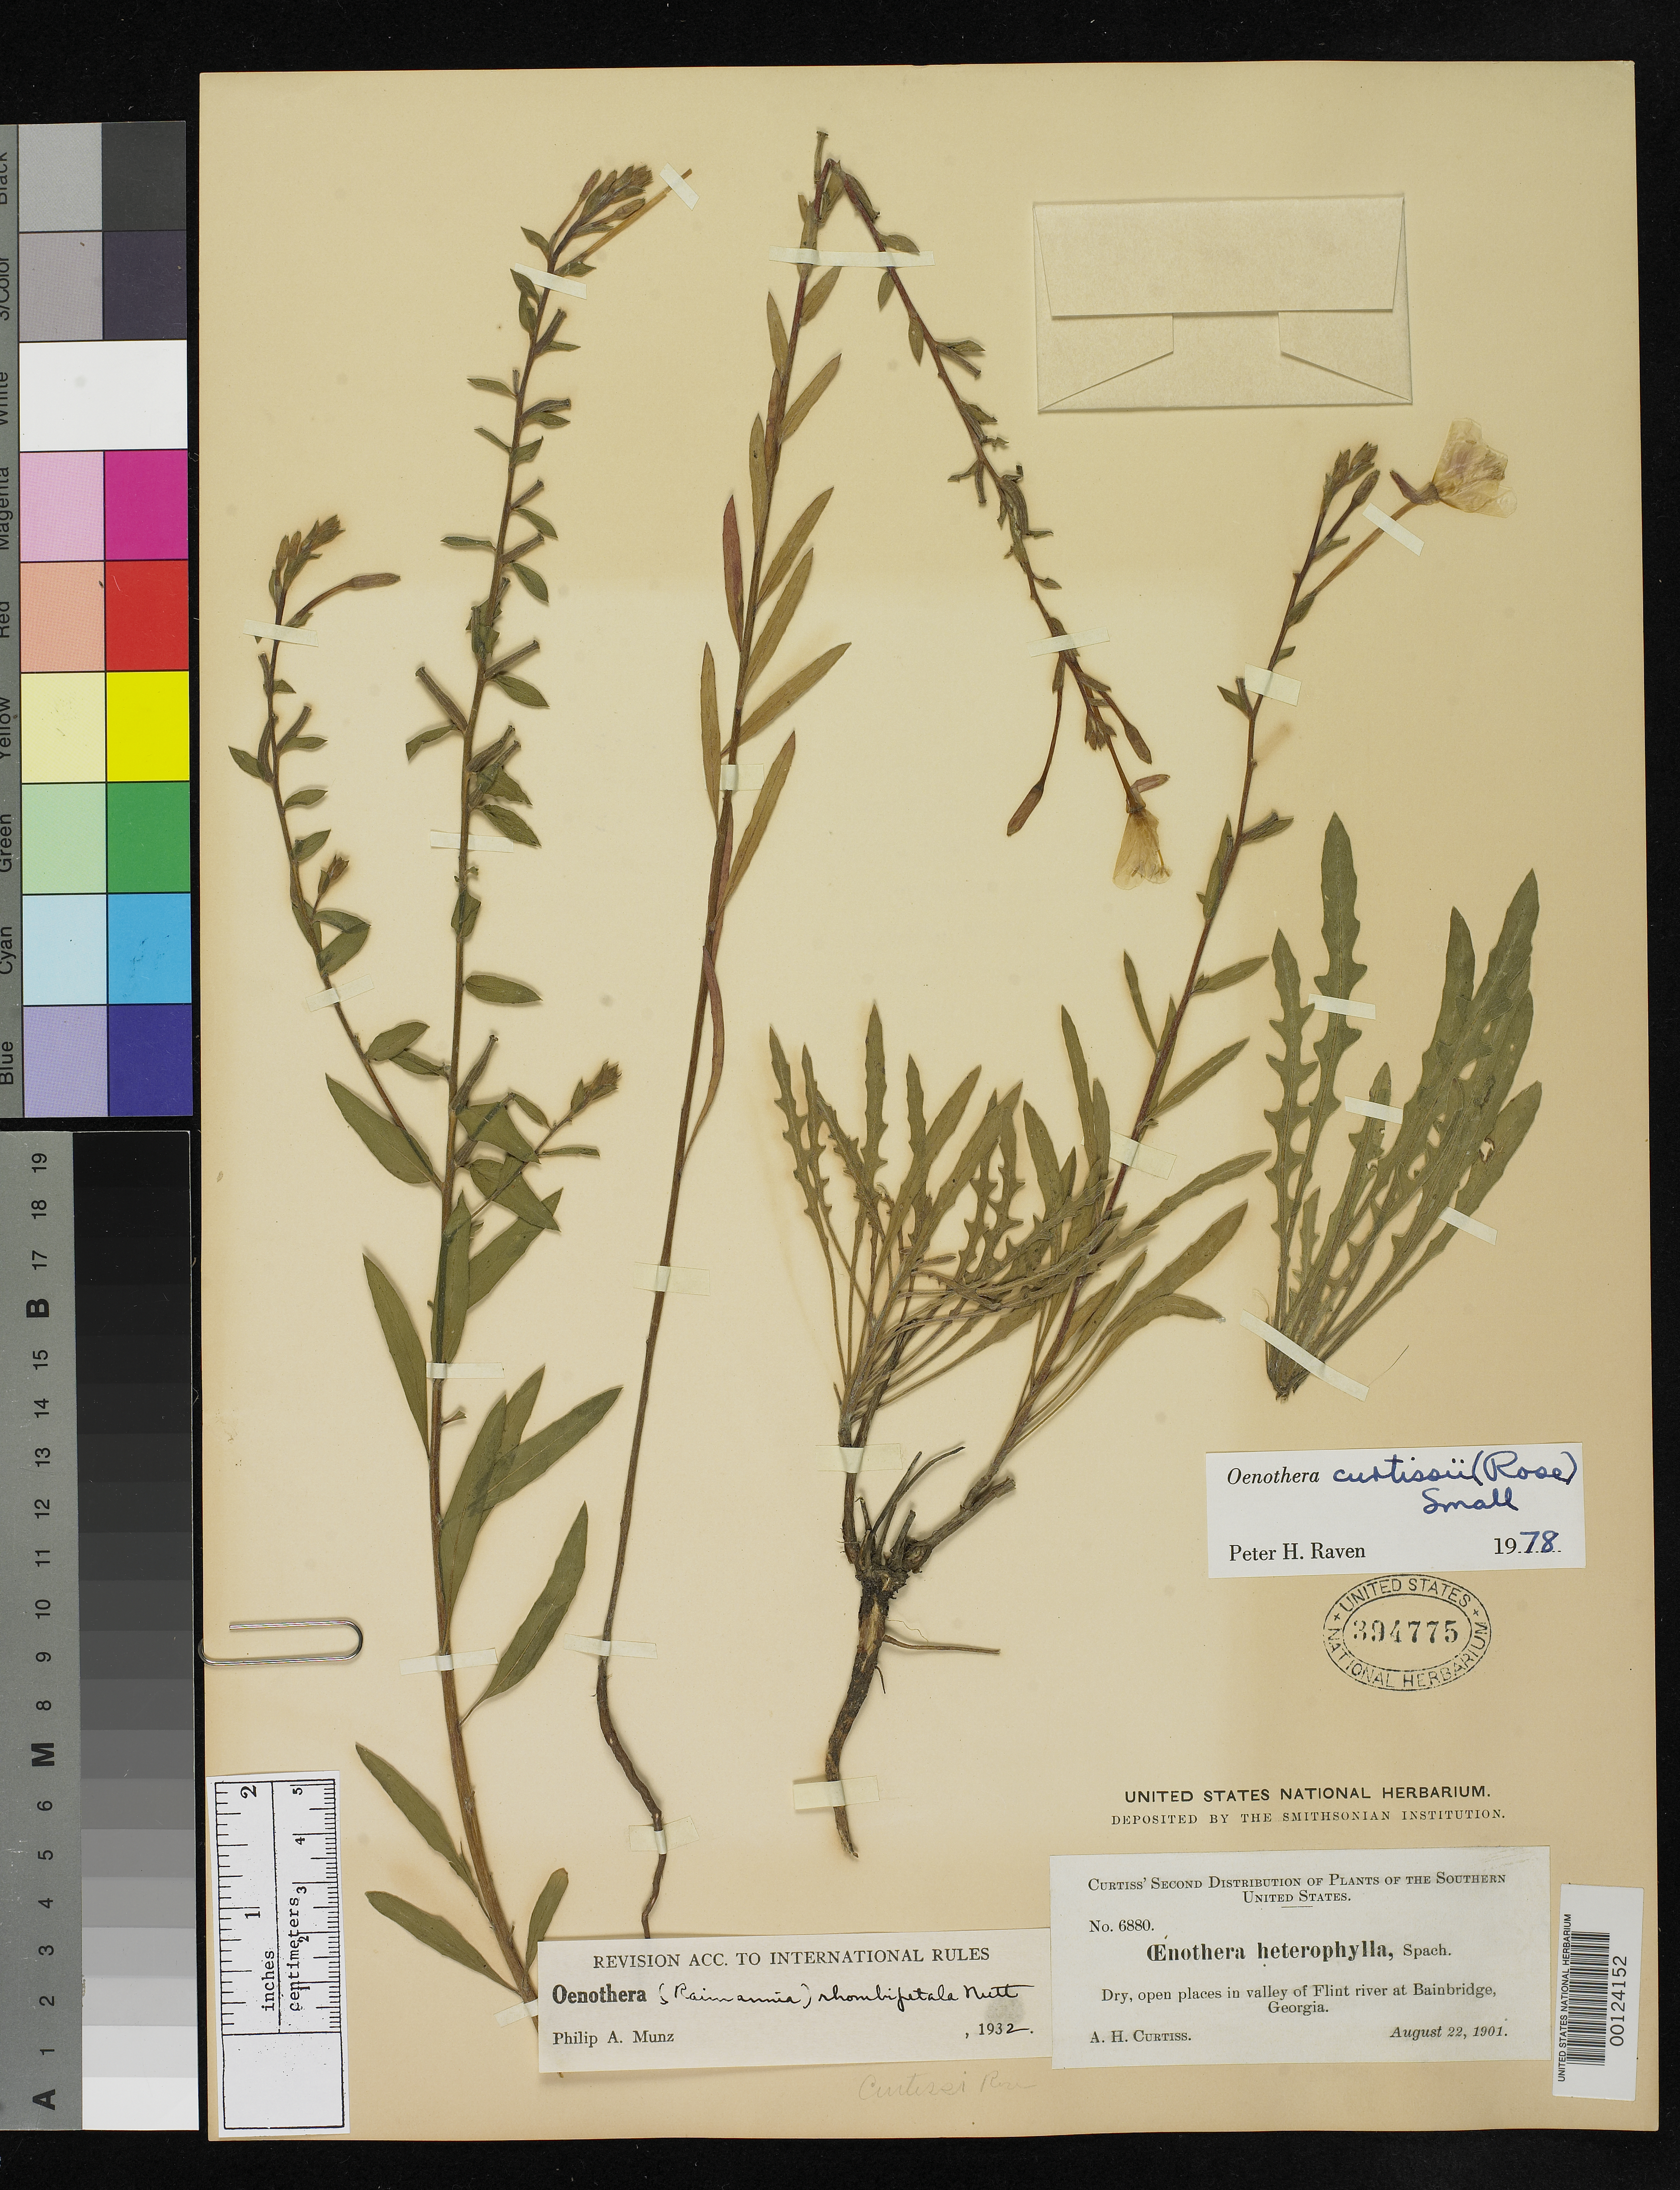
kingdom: Plantae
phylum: Tracheophyta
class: Magnoliopsida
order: Myrtales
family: Onagraceae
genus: Oenothera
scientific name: Oenothera curtissii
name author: Small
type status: Type Collection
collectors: A. H. Curtiss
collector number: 6880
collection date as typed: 22 Aug 1901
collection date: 1901-08-22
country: United States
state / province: Georgia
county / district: Decatur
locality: Valley of Flint River at Bainbridge.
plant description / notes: One of 2 original sheets at US (USNH 394775, 394776), neither clearly identifiable from protologue or original annotations as (holo) type.; "Raimannia curtissii Rose" not validly published; generic name published without description (and with several species included), and thus not validly published until Ill. Fl. N. U.S. (ed. 2) 2: 596-597, f. 3042-3044. 1913. Specific name was validated as Oenothera curtissii Small (1913, Fl. S.E. U.S. ed 2, 1353).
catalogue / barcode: US 394775